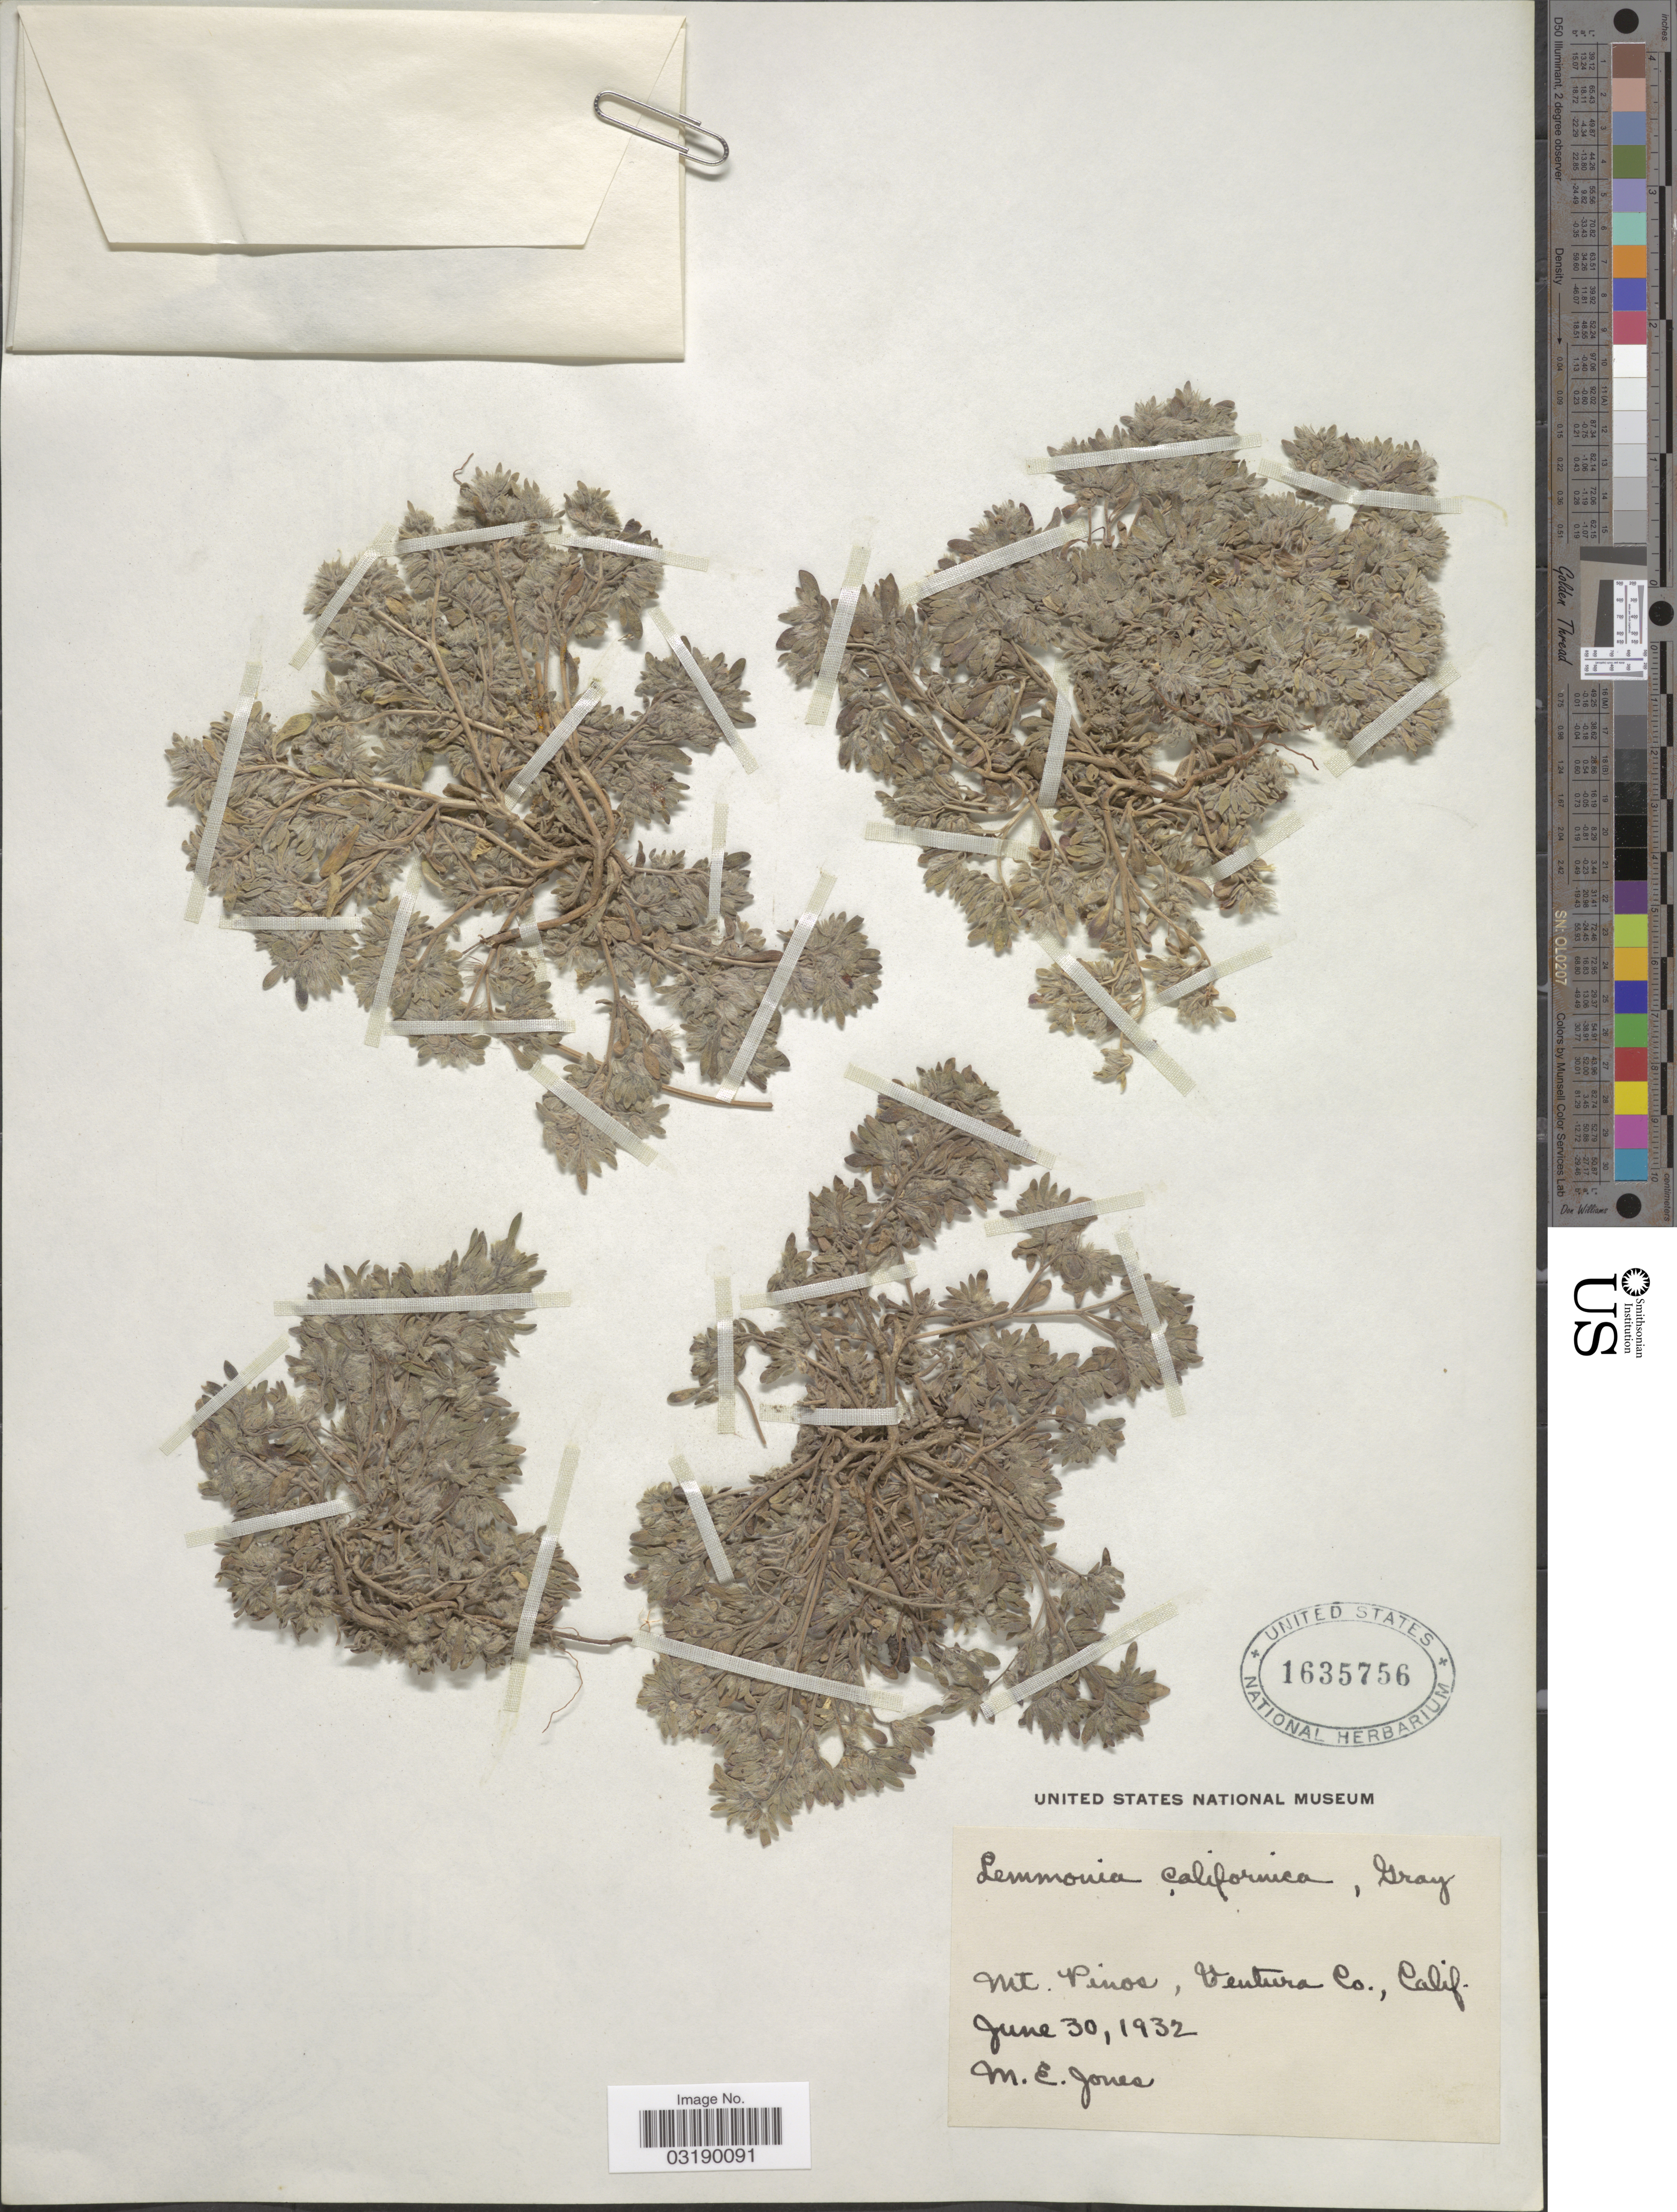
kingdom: Plantae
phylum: Tracheophyta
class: Magnoliopsida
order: Boraginales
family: Namaceae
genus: Nama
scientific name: Nama californica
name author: (A. Gray) J.D. Bacon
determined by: Strong, Mark T., (BOT), Smithsonian Institution - National Museum of Natural History (UNITED STATES)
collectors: M. E. Jones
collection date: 1932-06-30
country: United States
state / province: California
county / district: Ventura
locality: Mt. Pinos, Ventura Co.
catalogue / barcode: US 1635756